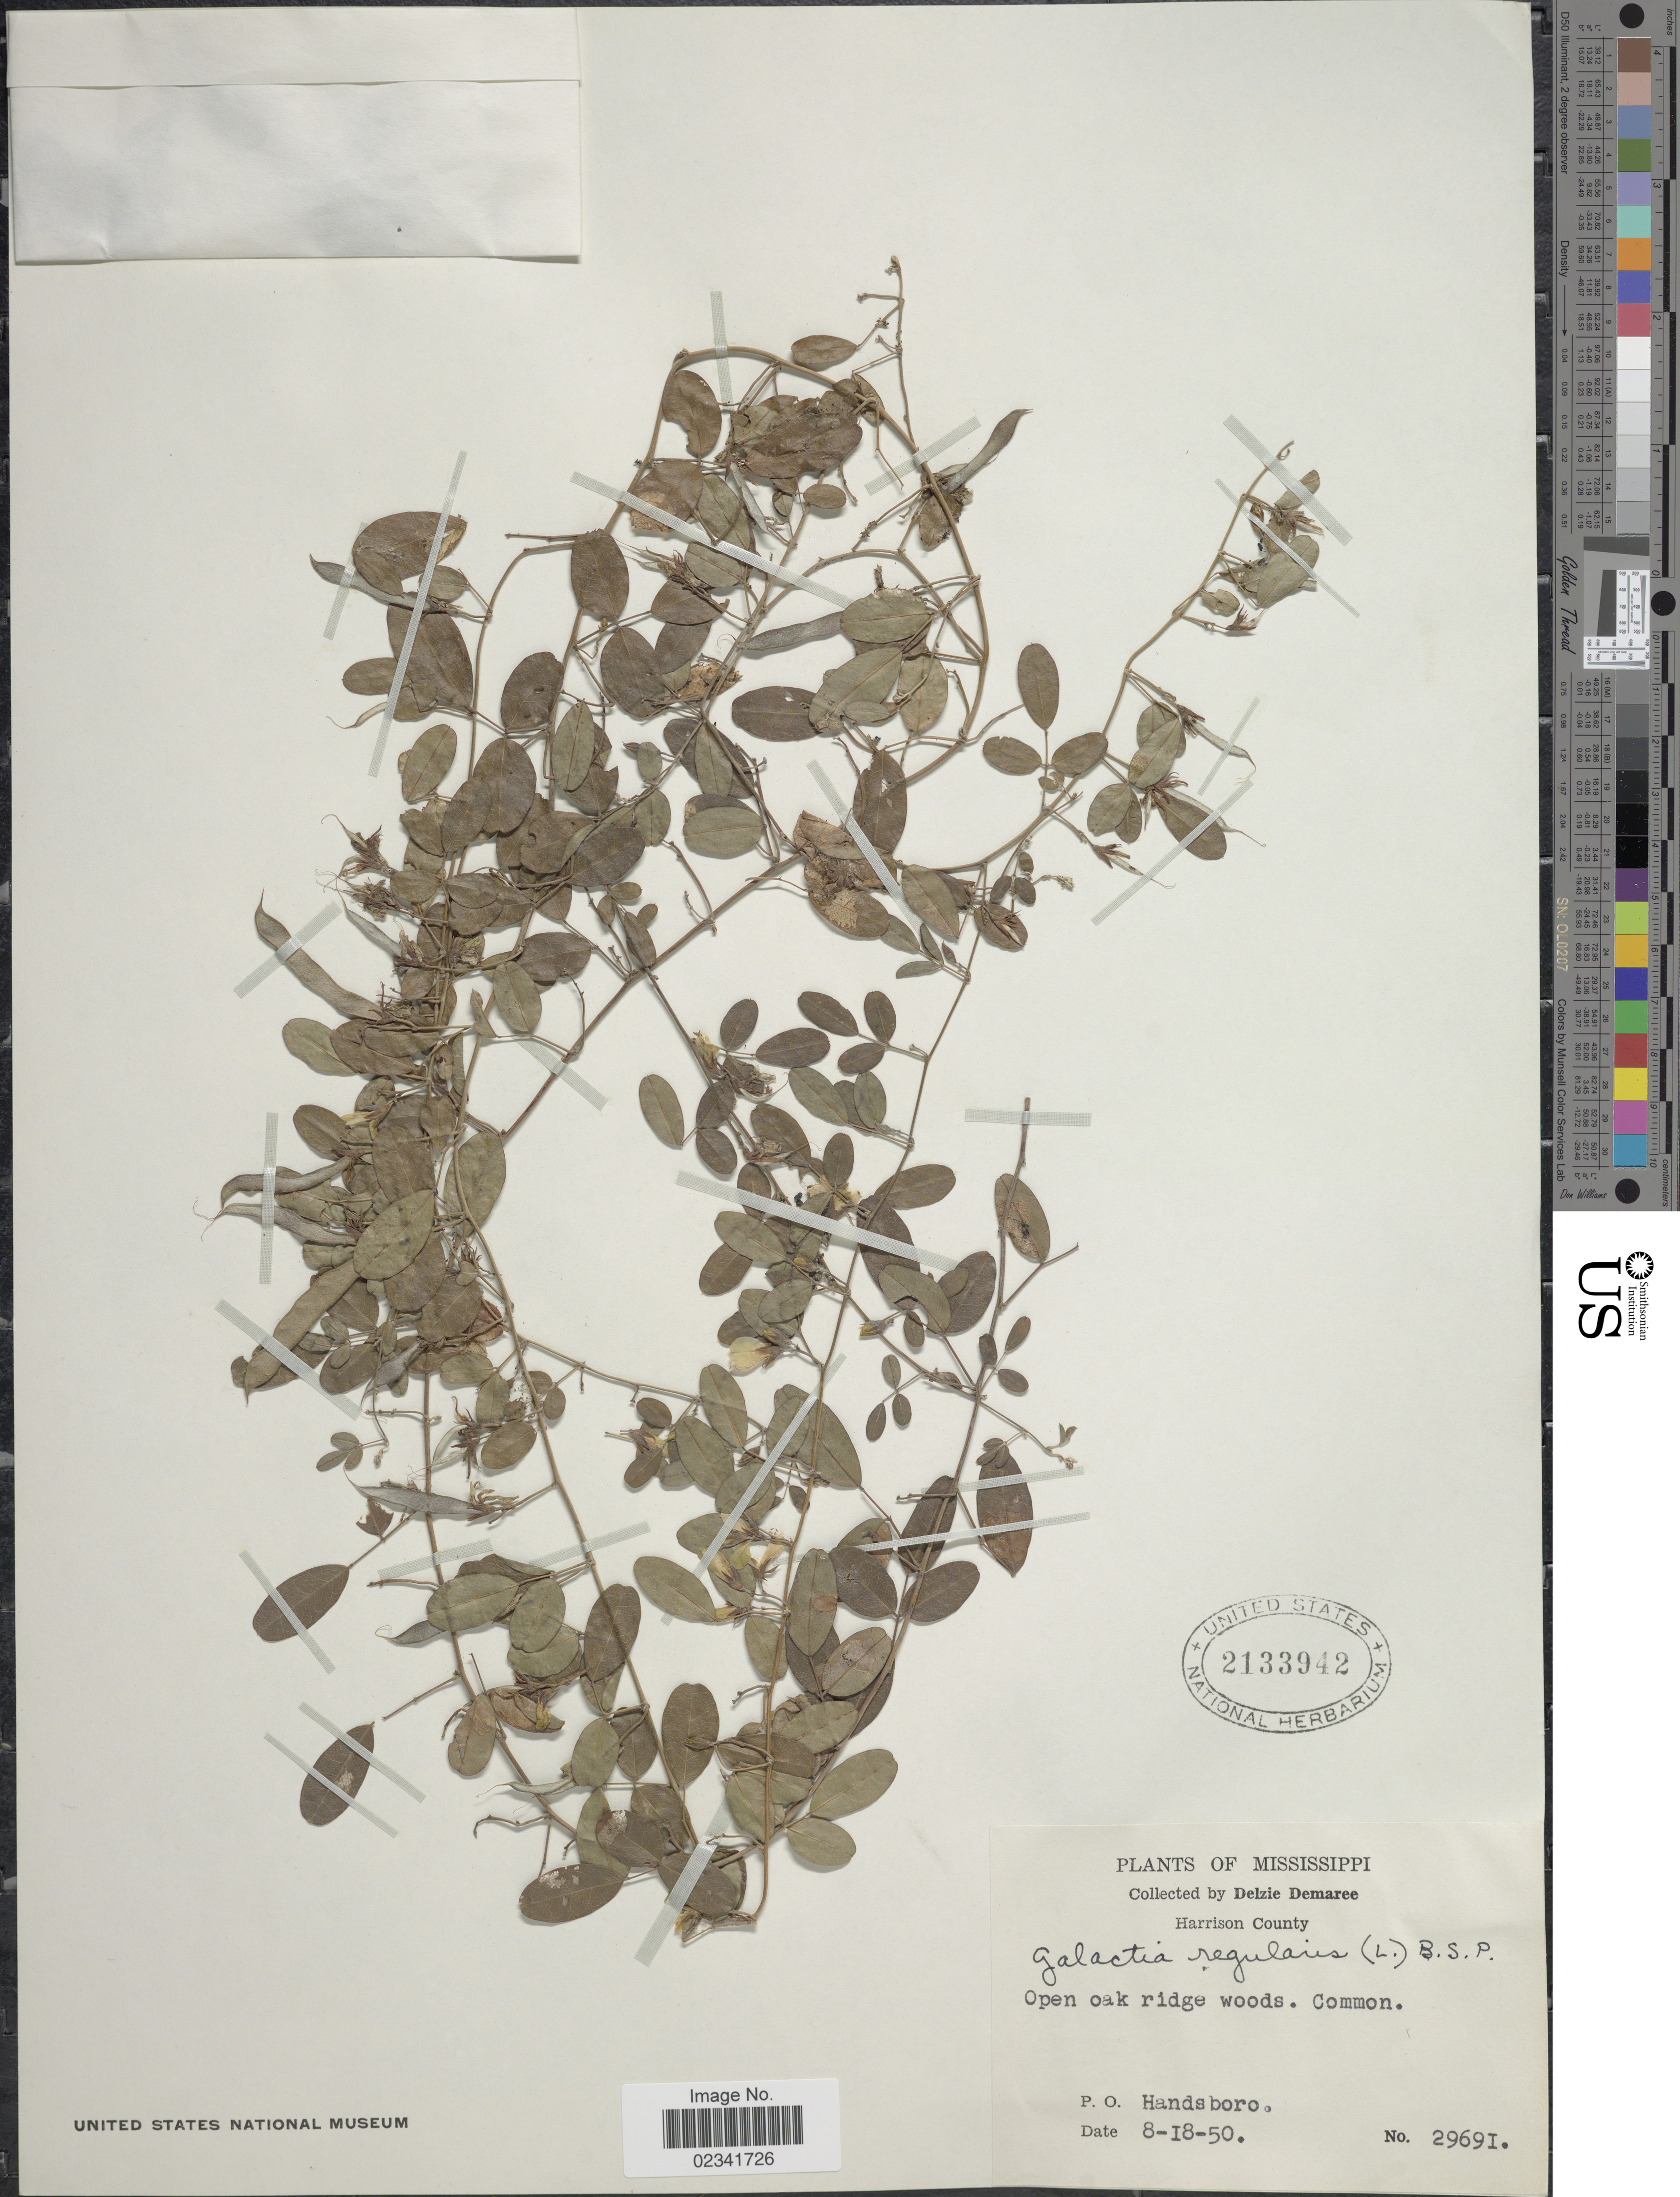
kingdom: Plantae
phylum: Tracheophyta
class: Magnoliopsida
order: Fabales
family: Fabaceae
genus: Galactia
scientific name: Galactia regularis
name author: (L.) Britton, Stearns & Poggenb.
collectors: D. Demaree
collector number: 29691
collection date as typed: Transcribed d/m/y: 18/8/50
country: United States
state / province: Mississippi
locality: Harrison County, Open oal ridge woods, P.O. Handsboro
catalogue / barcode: US 2133942